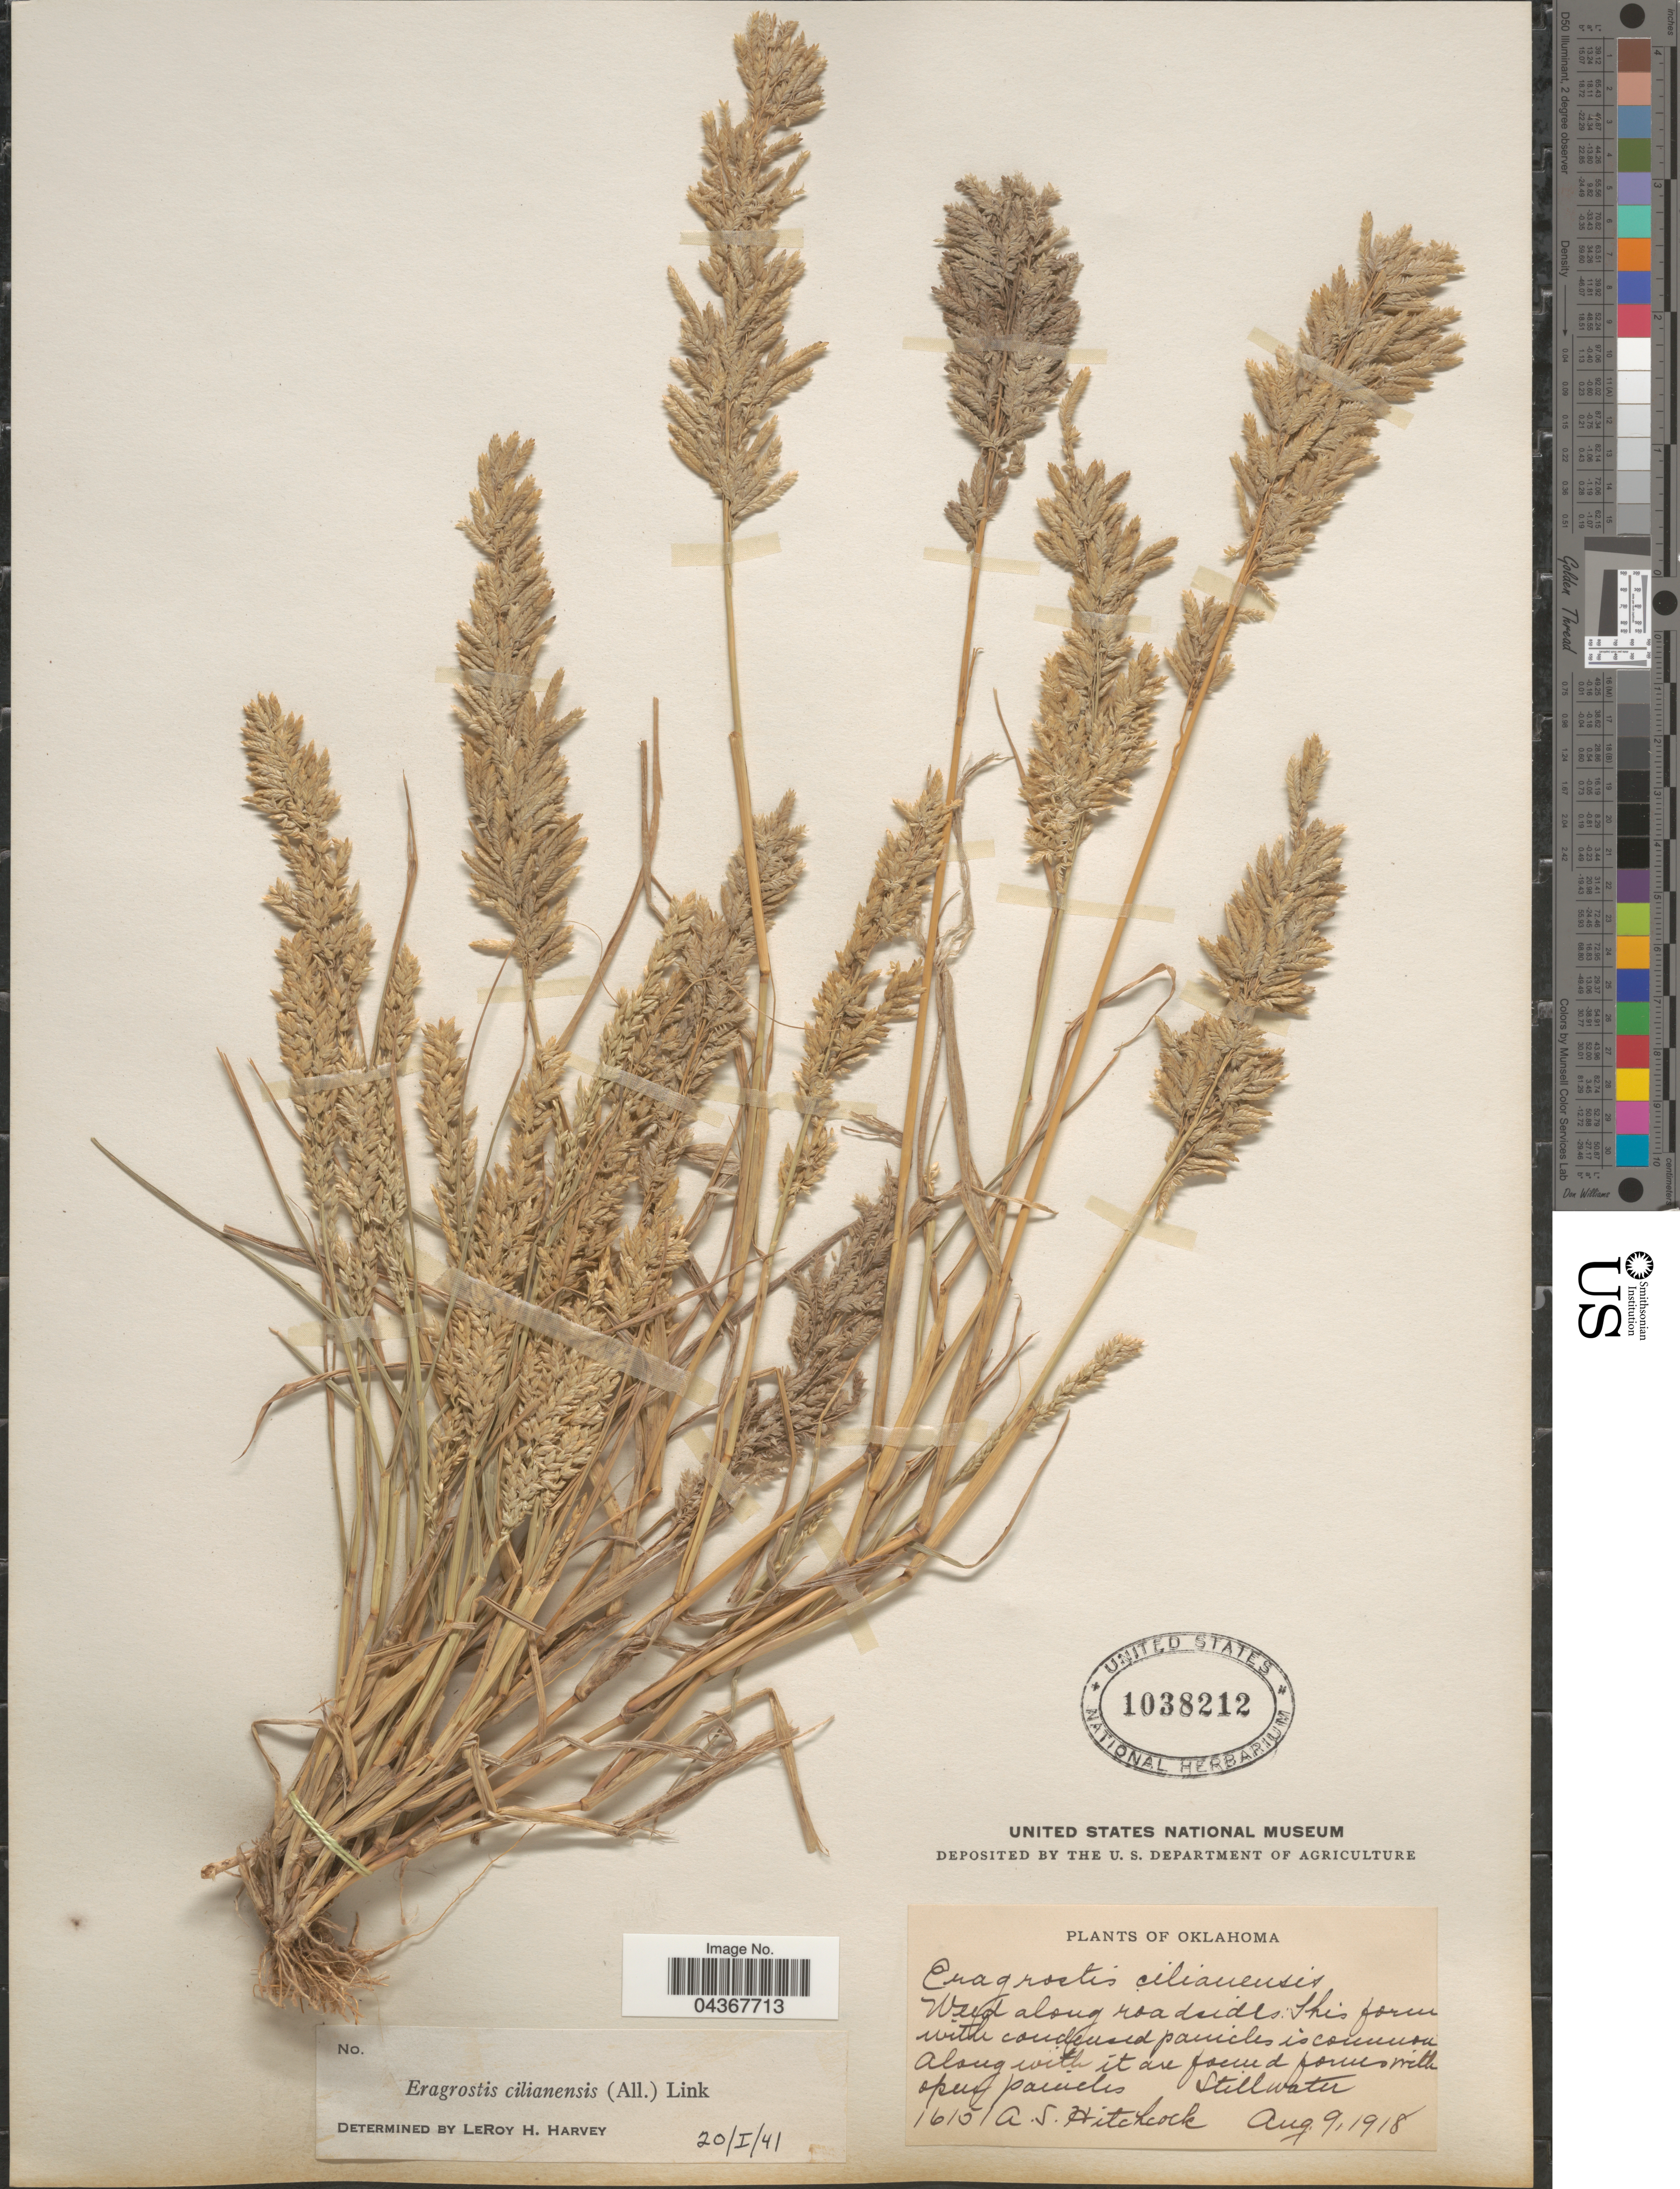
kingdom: Plantae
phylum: Tracheophyta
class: Liliopsida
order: Poales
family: Poaceae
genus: Eragrostis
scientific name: Eragrostis cilianensis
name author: (Bellardi) Vignolo ex Janch.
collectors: A. S. Hitchcock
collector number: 1615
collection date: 1918-08-09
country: United States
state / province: Oklahoma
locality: Stillwater.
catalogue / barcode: US 1038212